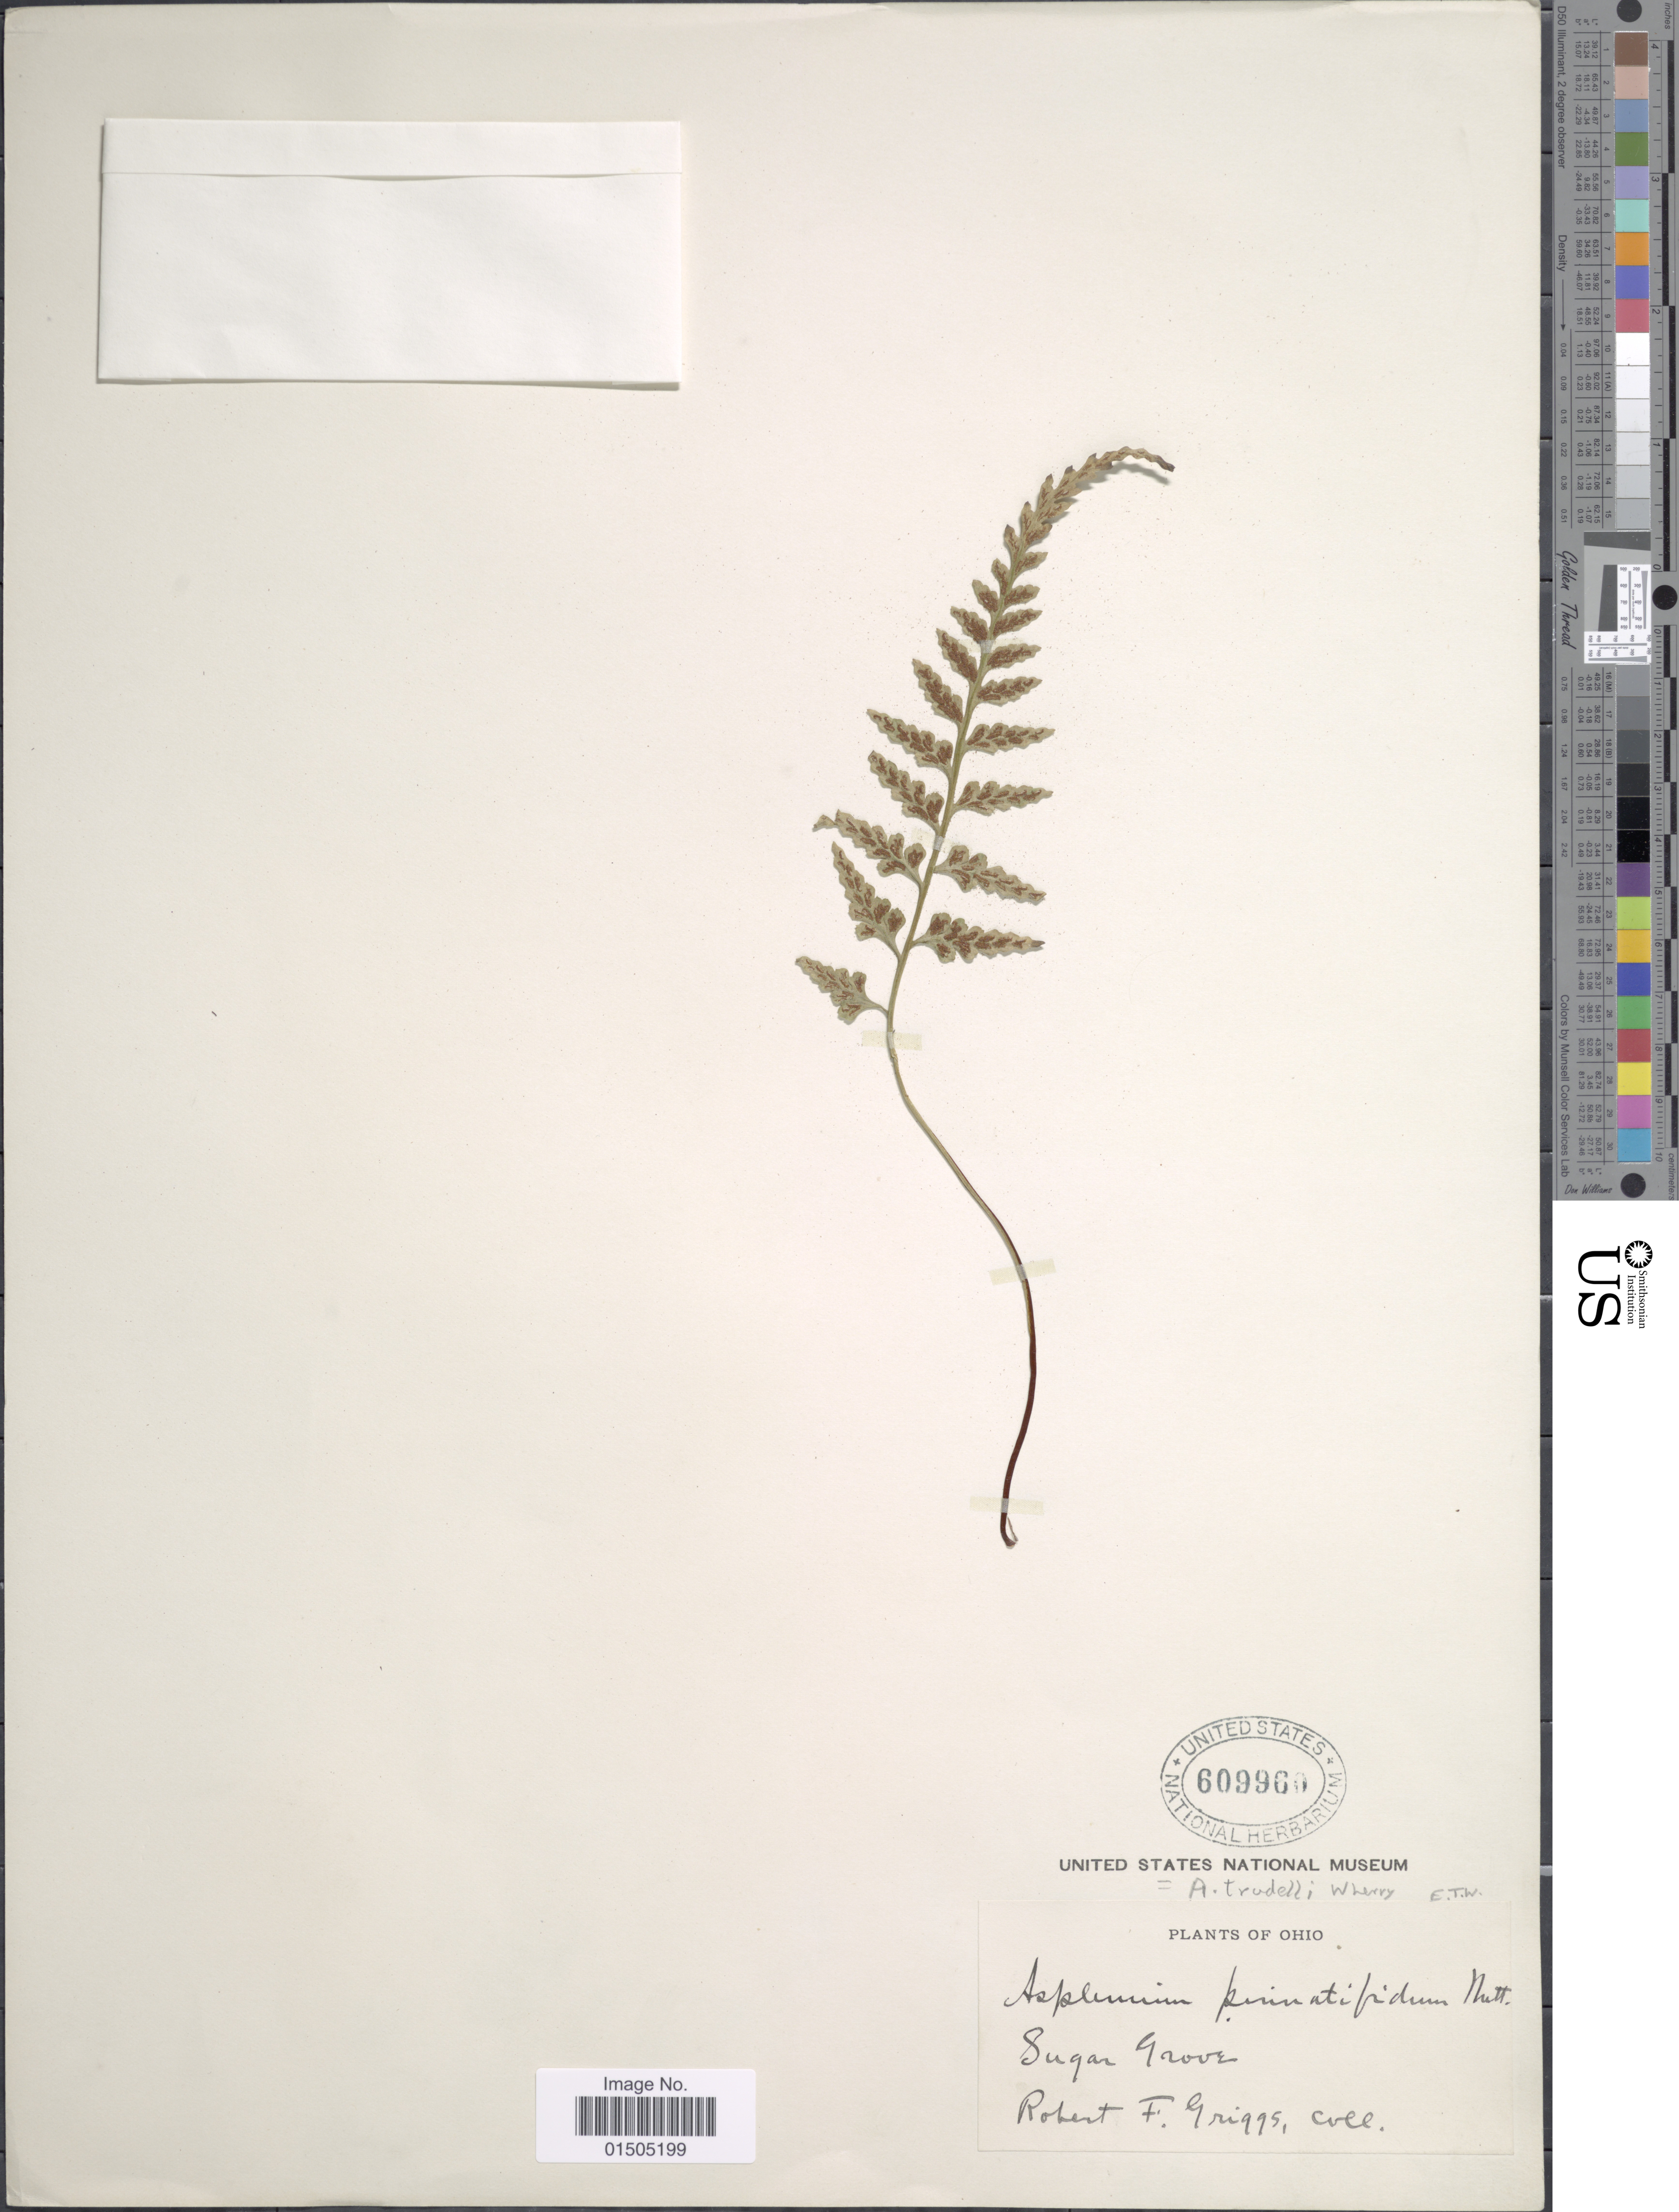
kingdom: Plantae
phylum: Tracheophyta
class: Polypodiopsida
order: Polypodiales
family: Aspleniaceae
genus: Asplenium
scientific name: Asplenium x trudellii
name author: Wherry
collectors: R. F. Griggs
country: United States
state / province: Ohio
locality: Sugar Grove.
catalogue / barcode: US 609960